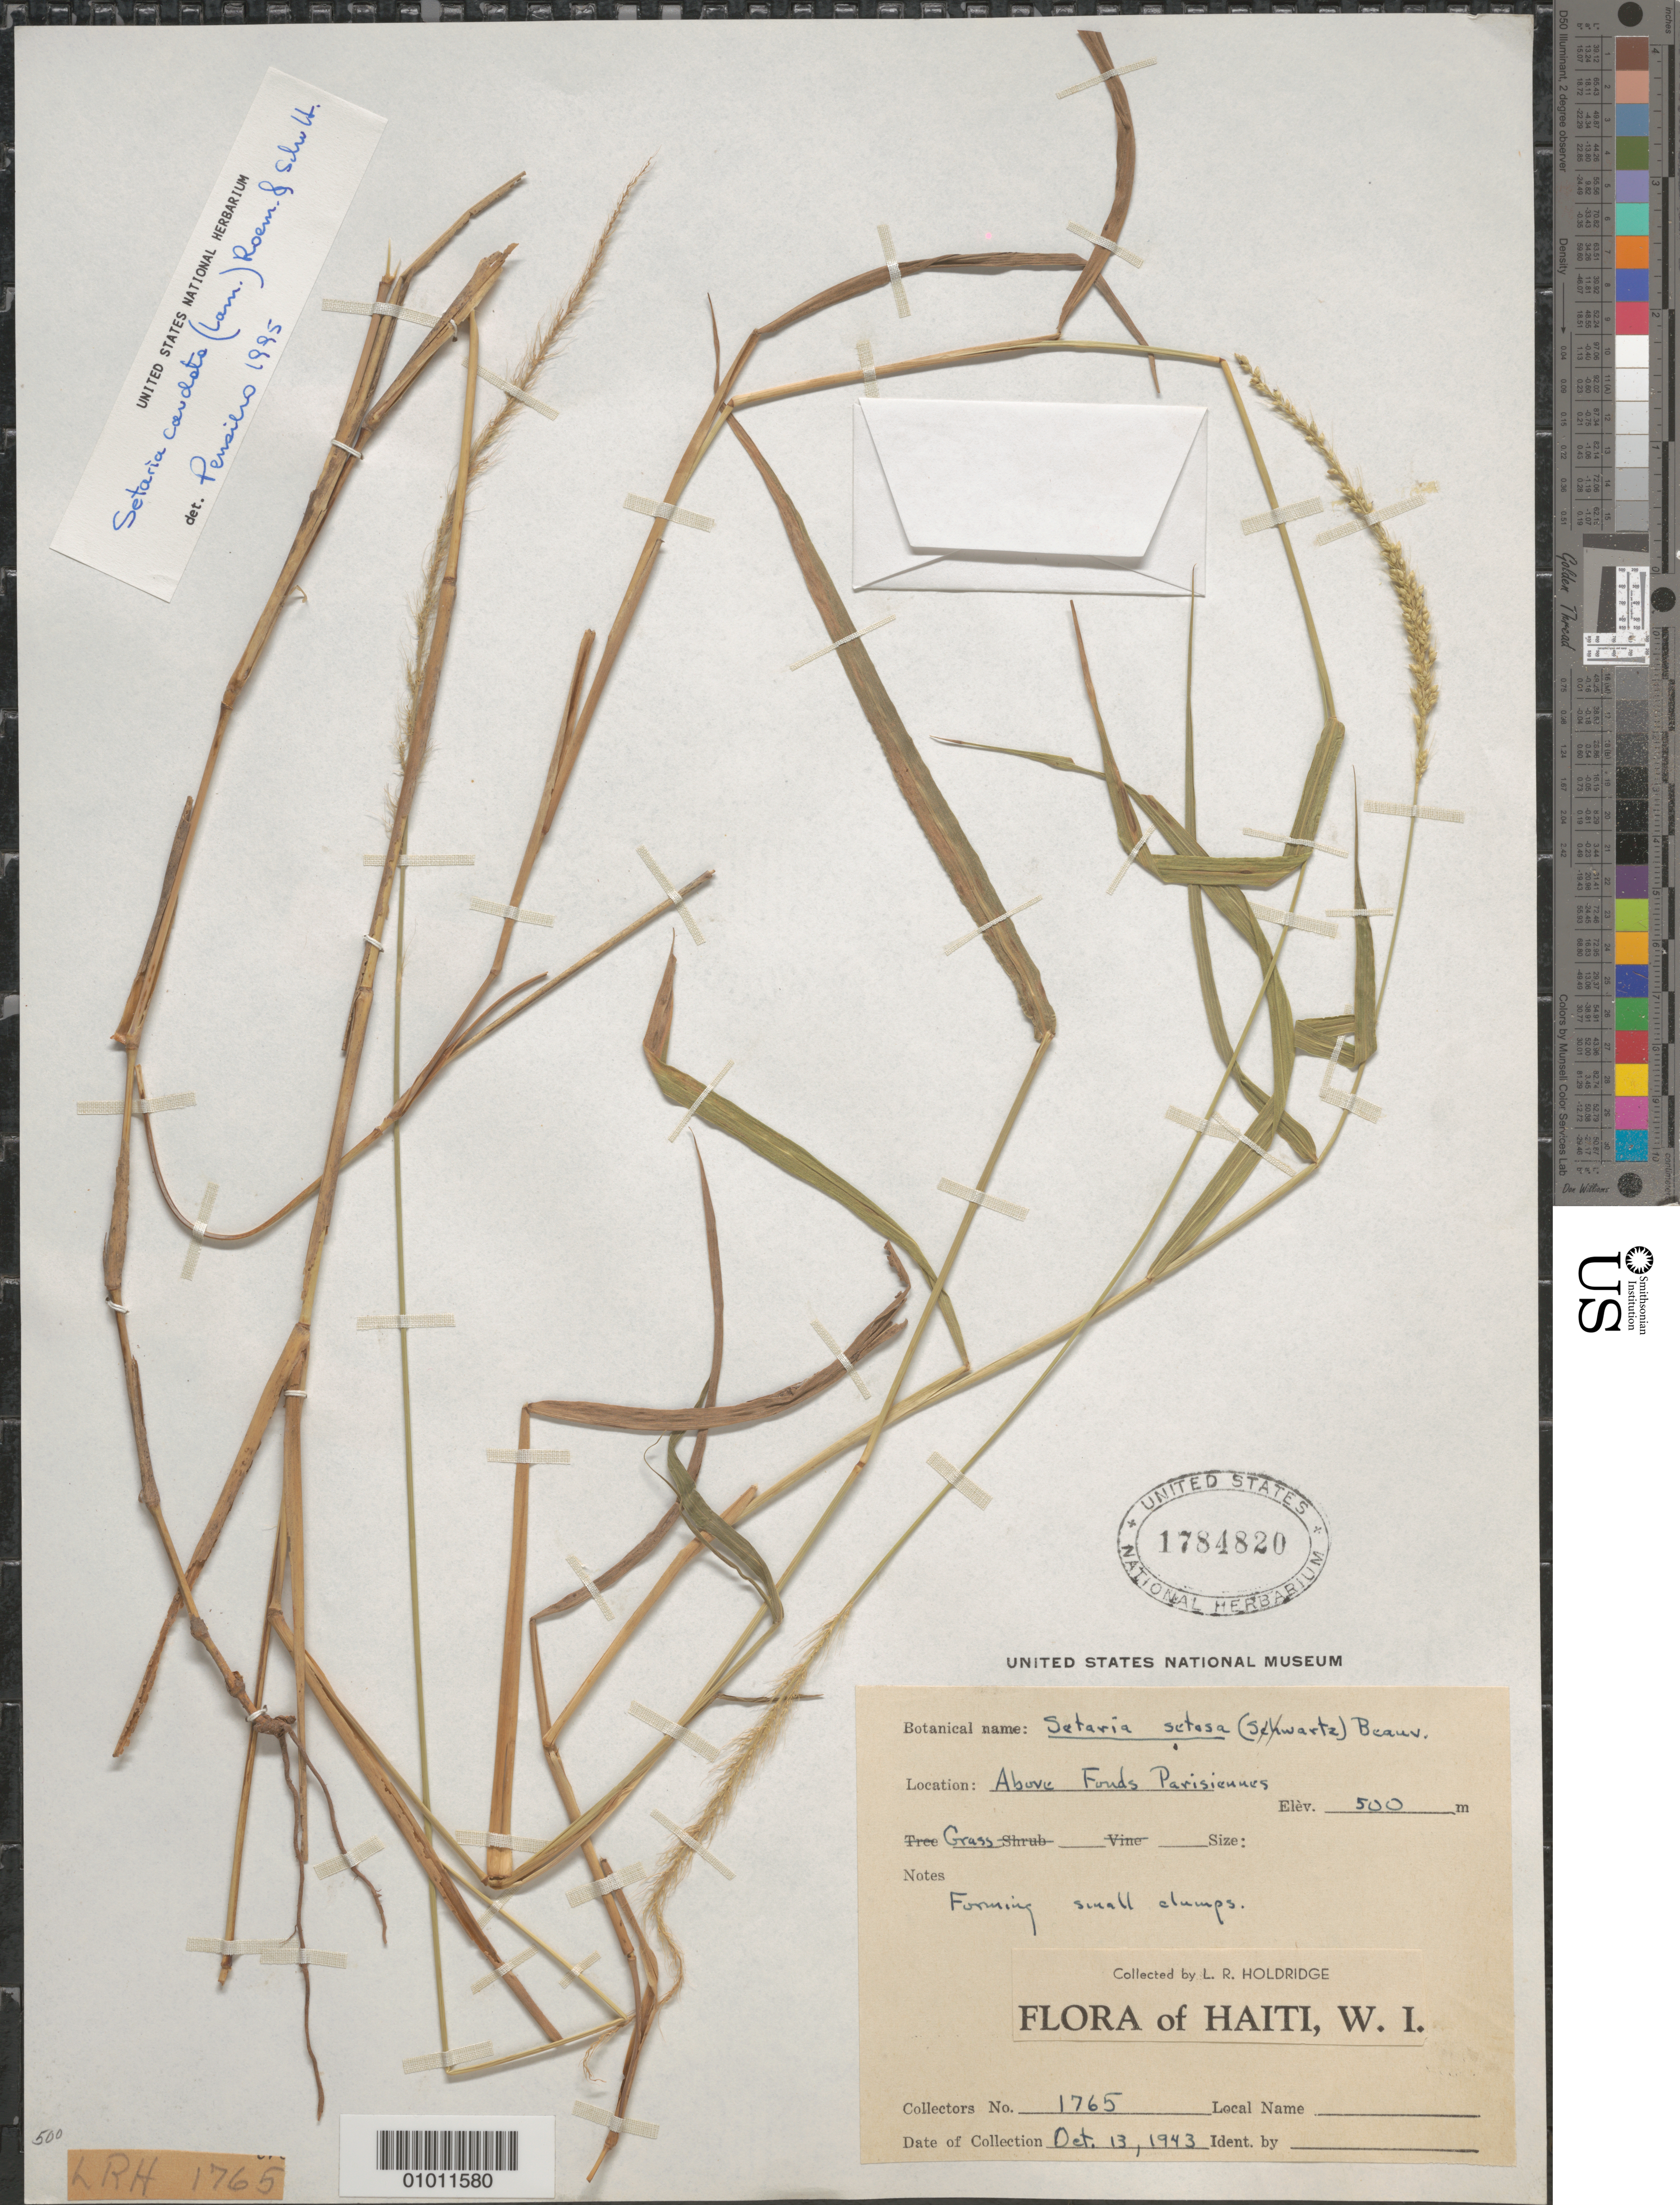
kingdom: Plantae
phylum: Tracheophyta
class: Liliopsida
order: Poales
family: Poaceae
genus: Setaria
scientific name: Setaria setosa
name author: (Sw.) P. Beauv.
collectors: L. Holdridge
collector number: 1765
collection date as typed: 13 Oct 1943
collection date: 1943-10-13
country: Haiti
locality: Above Fonds Parisiennes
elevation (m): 500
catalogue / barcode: US 1784820